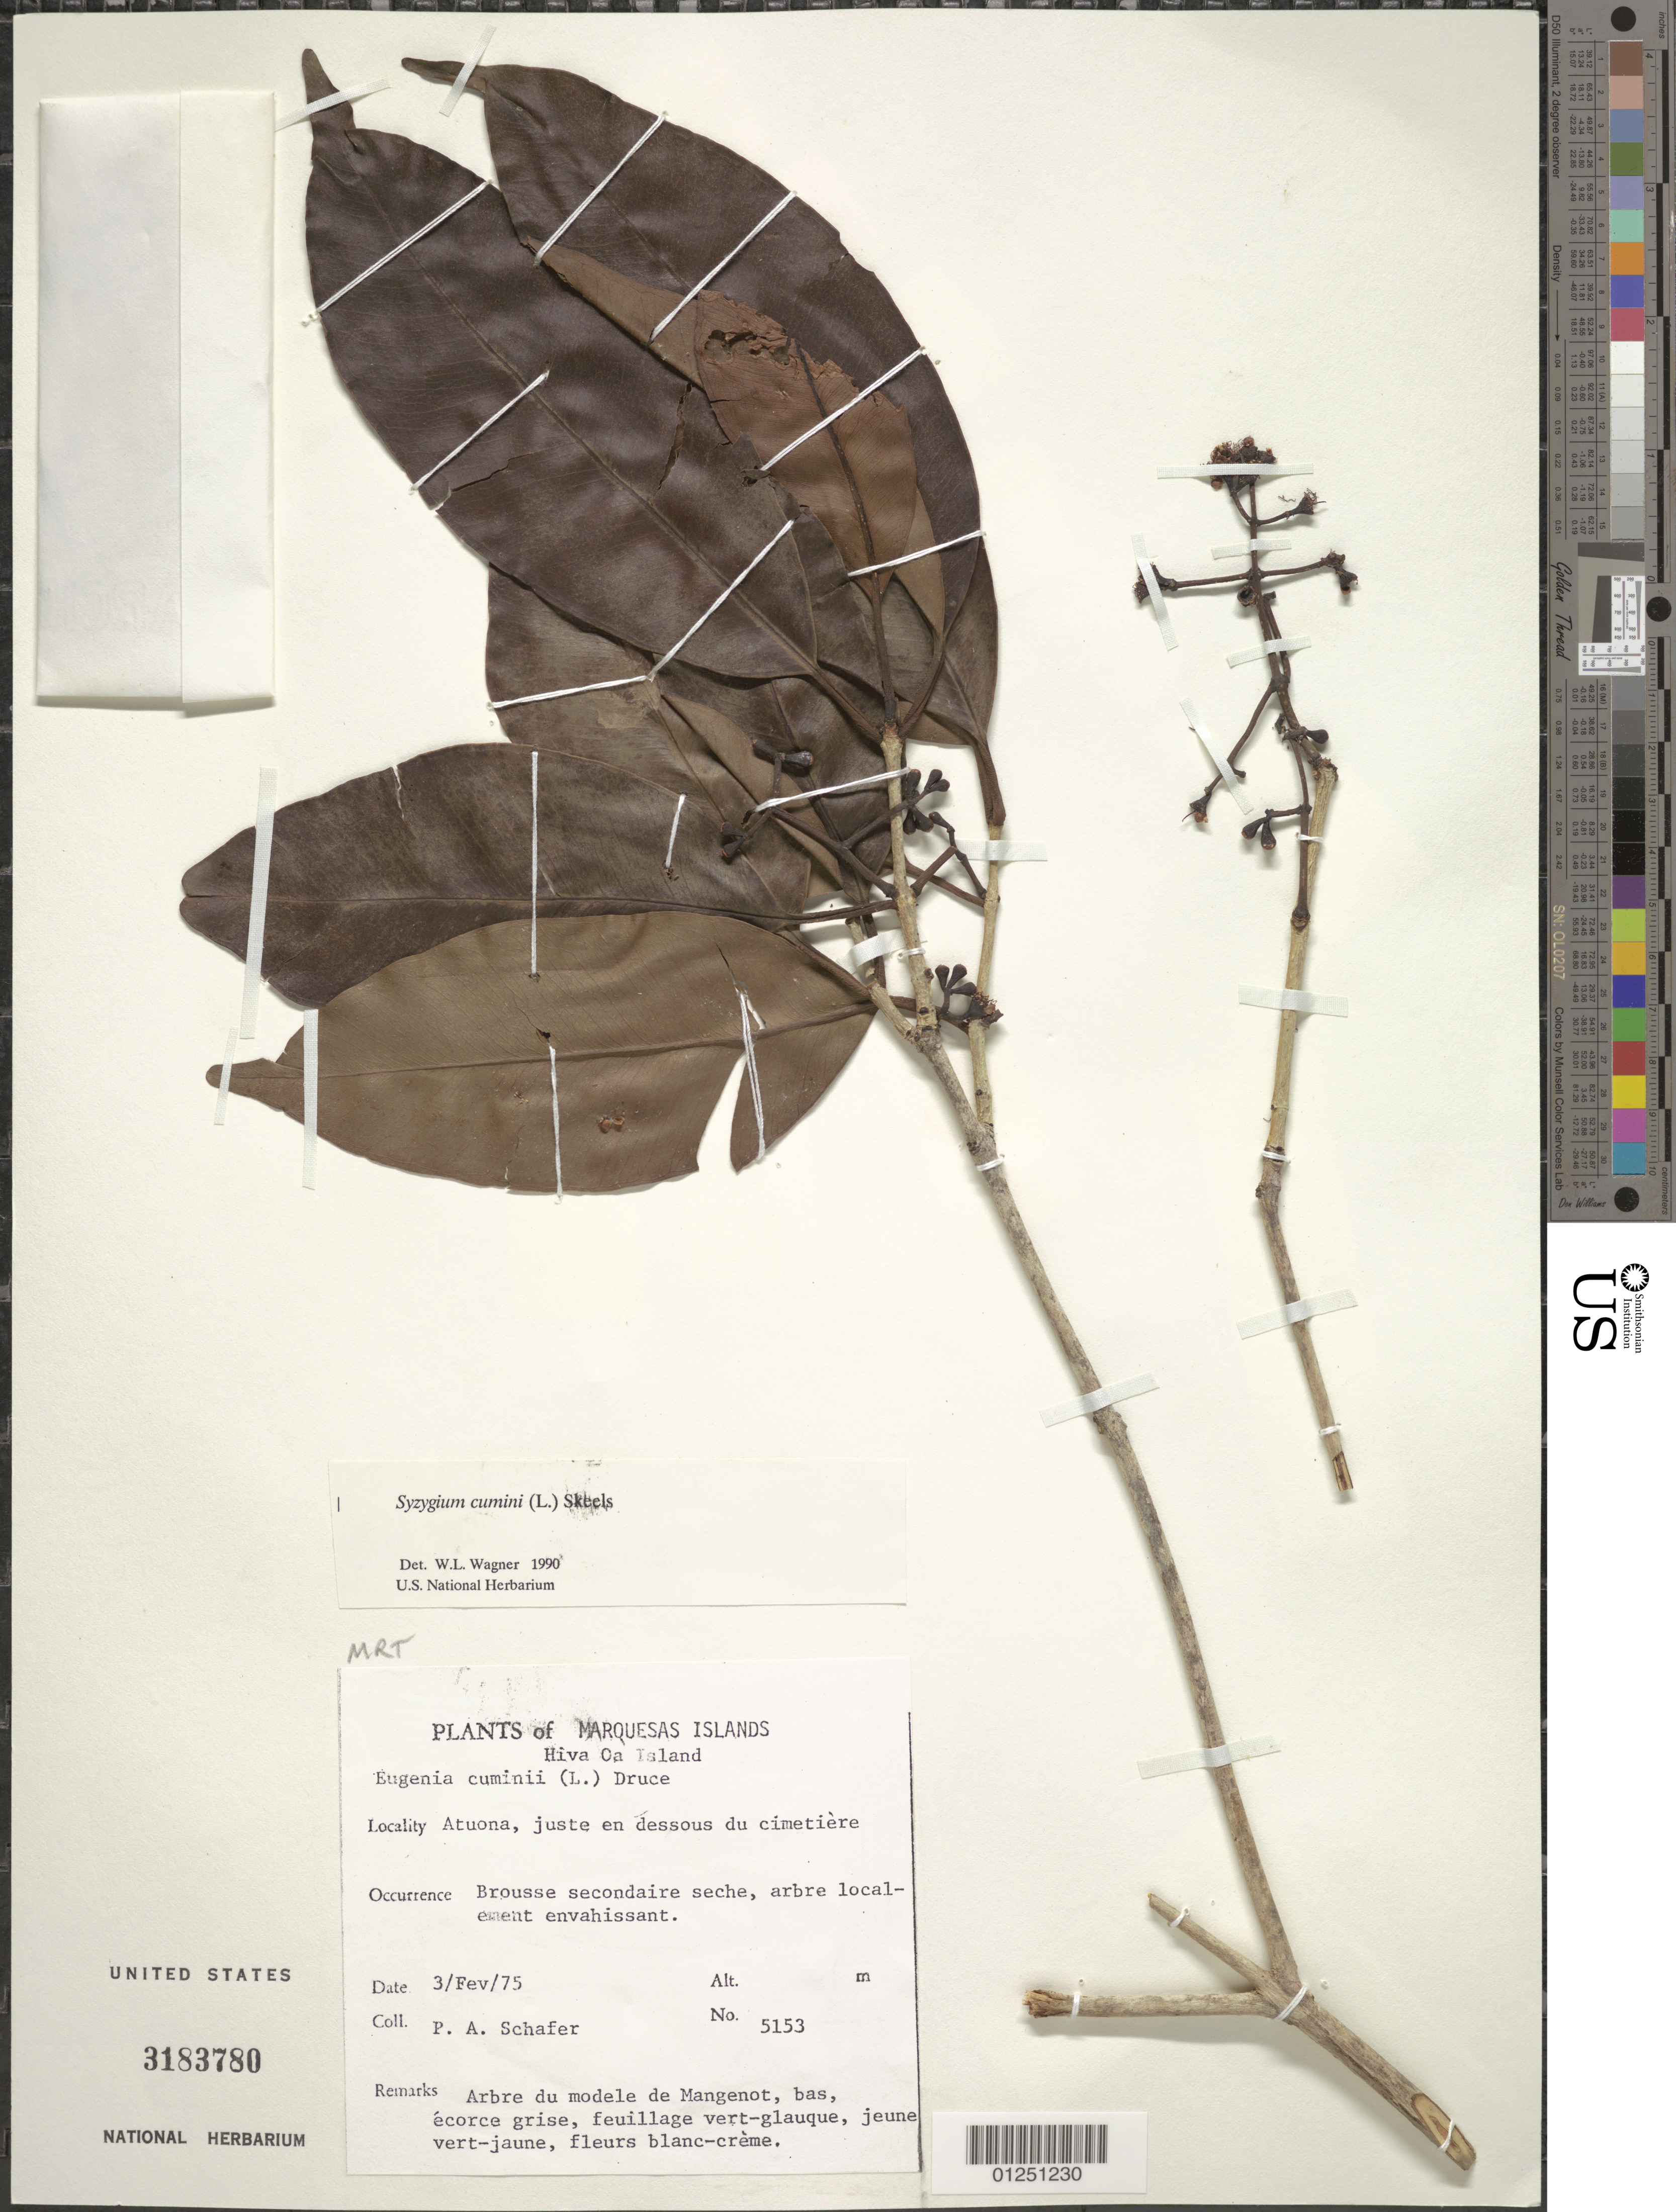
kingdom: Plantae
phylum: Tracheophyta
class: Magnoliopsida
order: Myrtales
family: Myrtaceae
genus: Syzygium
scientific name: Syzygium cumini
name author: (L.) Skeels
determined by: Wagner, W. L., (BOT), Smithsonian Institution - National Museum of Natural History (UNITED STATES)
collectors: P. A. Schäfer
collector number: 5153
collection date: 1975-02-03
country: French Polynesia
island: Hiva Oa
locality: Atuona, juste en dessous du cimetière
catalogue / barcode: US 3183780